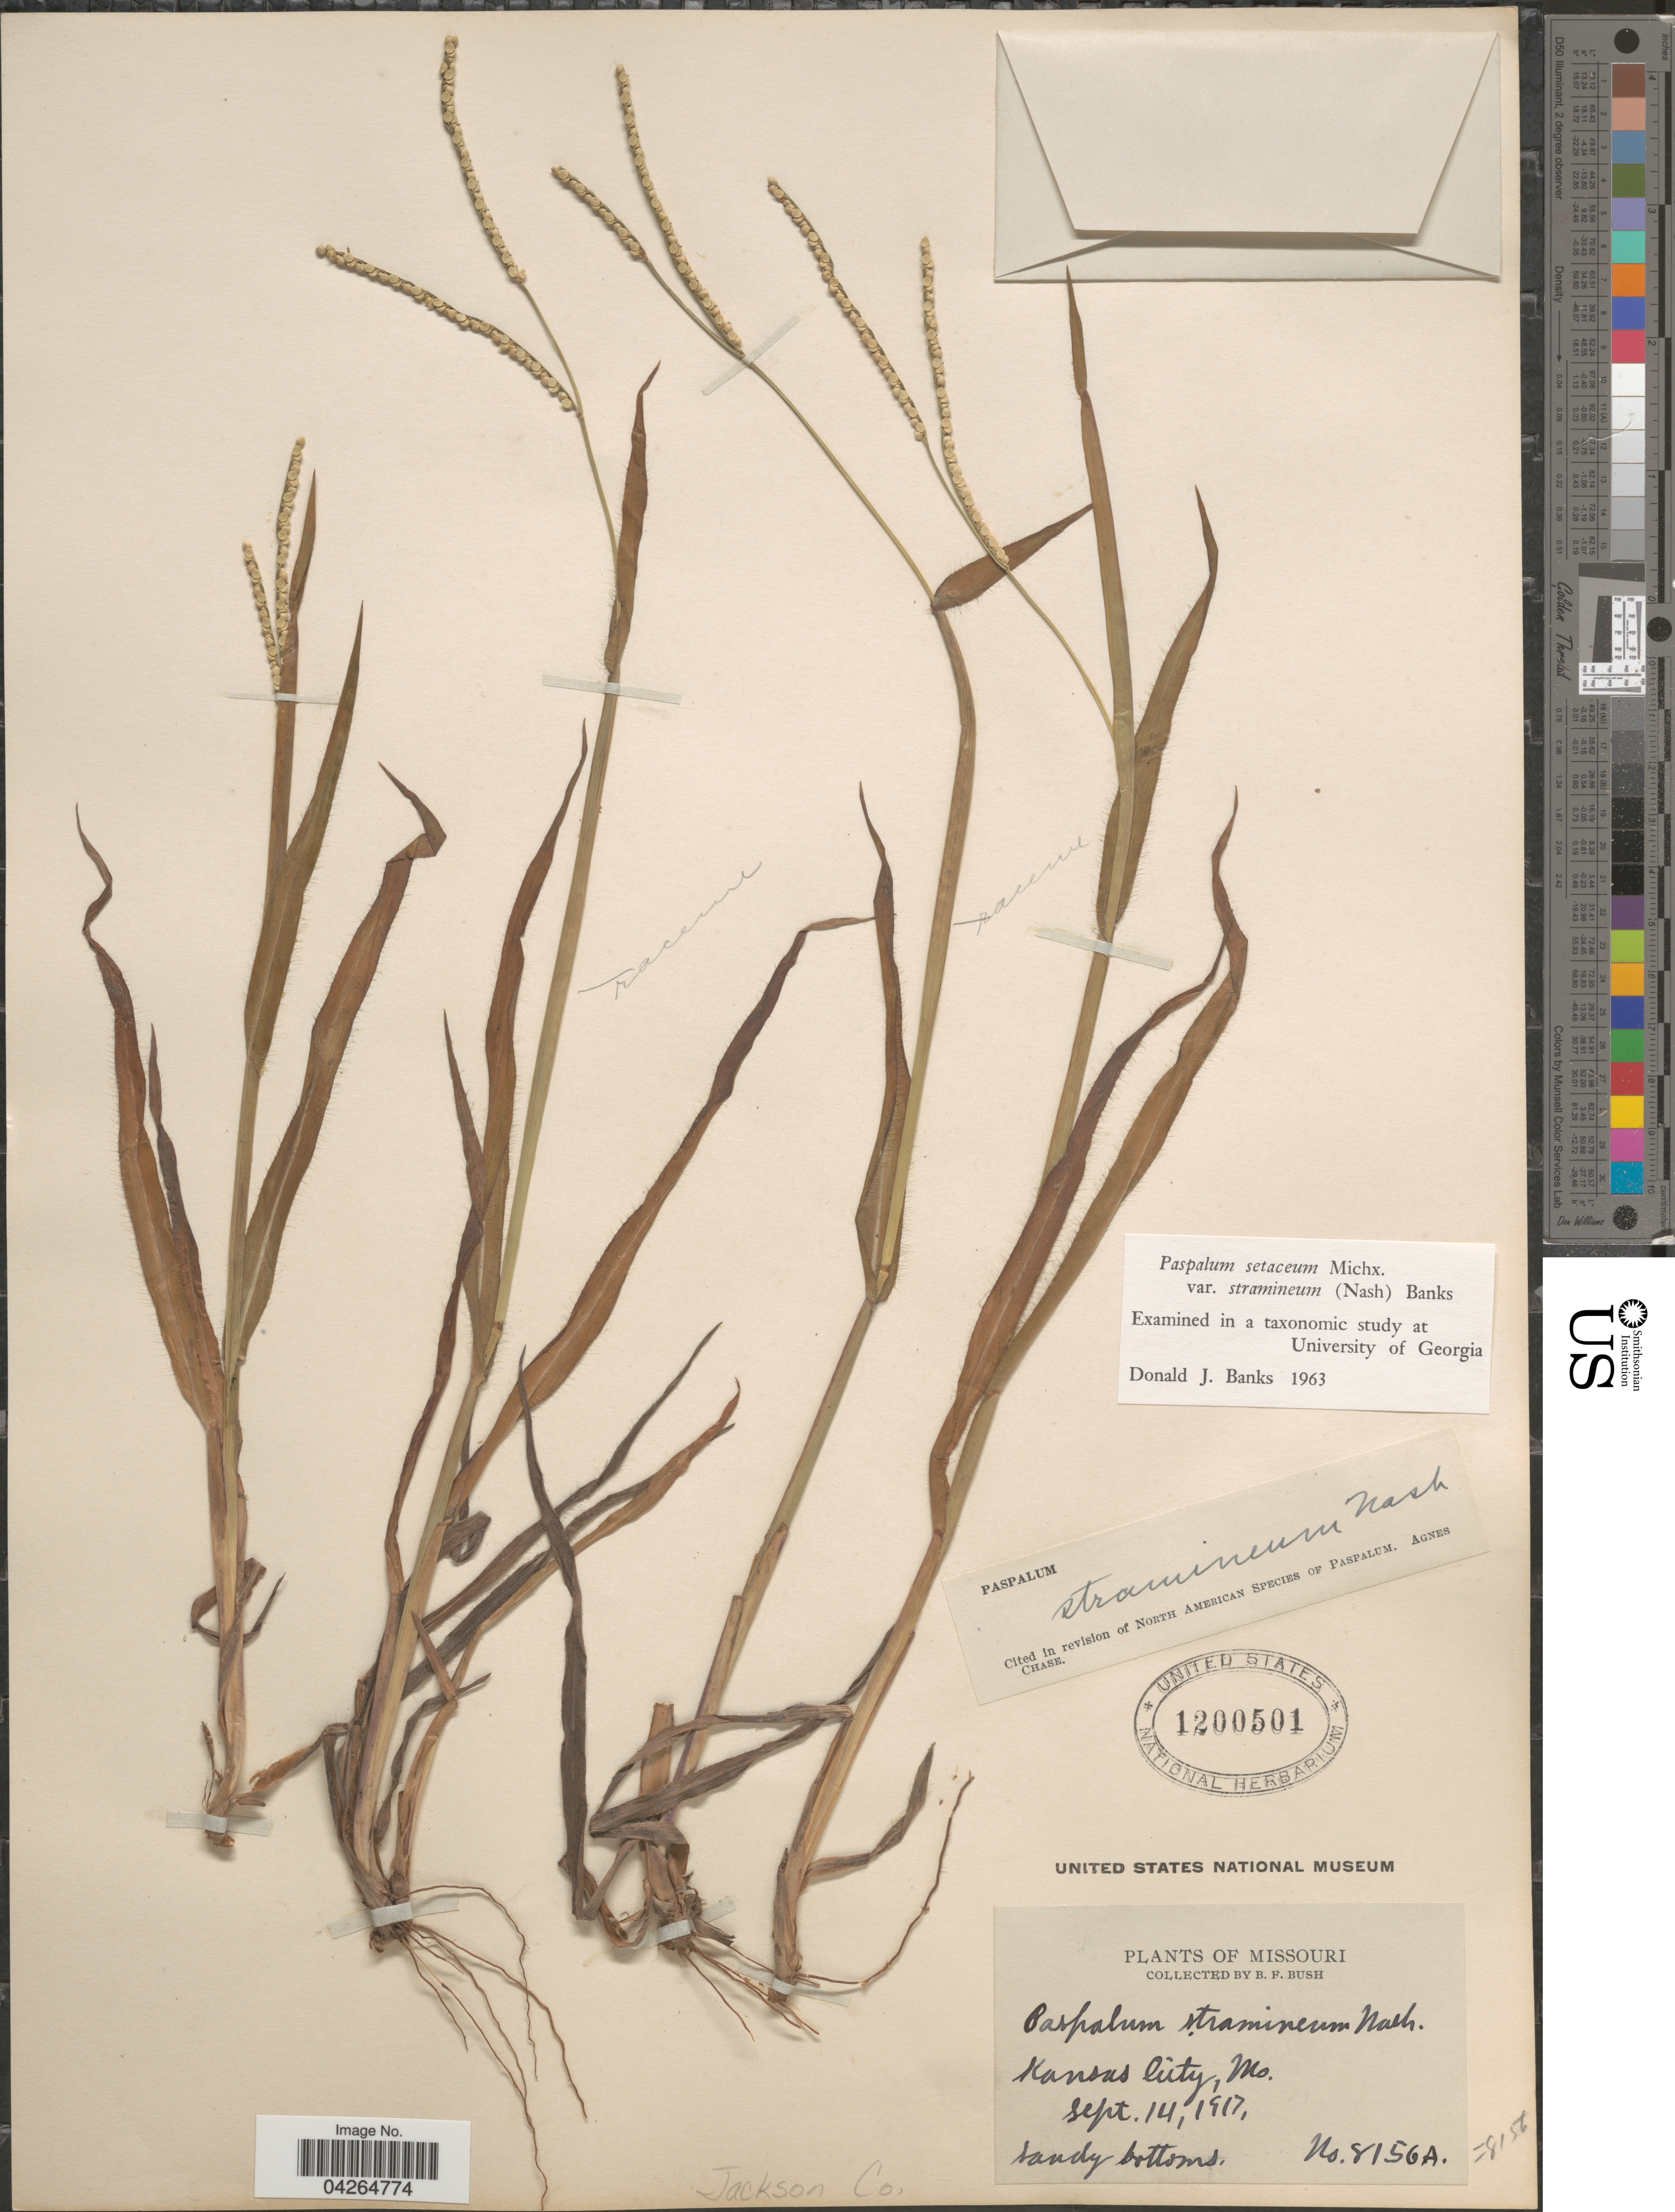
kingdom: Plantae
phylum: Tracheophyta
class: Liliopsida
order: Poales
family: Poaceae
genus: Paspalum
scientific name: Paspalum setaceum var. stramineum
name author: (Nash) D.J. Banks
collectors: B. F. Bush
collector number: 8156A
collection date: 1917-09-14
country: United States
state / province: Missouri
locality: Kansas City. Jackson Co.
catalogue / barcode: US 1200501